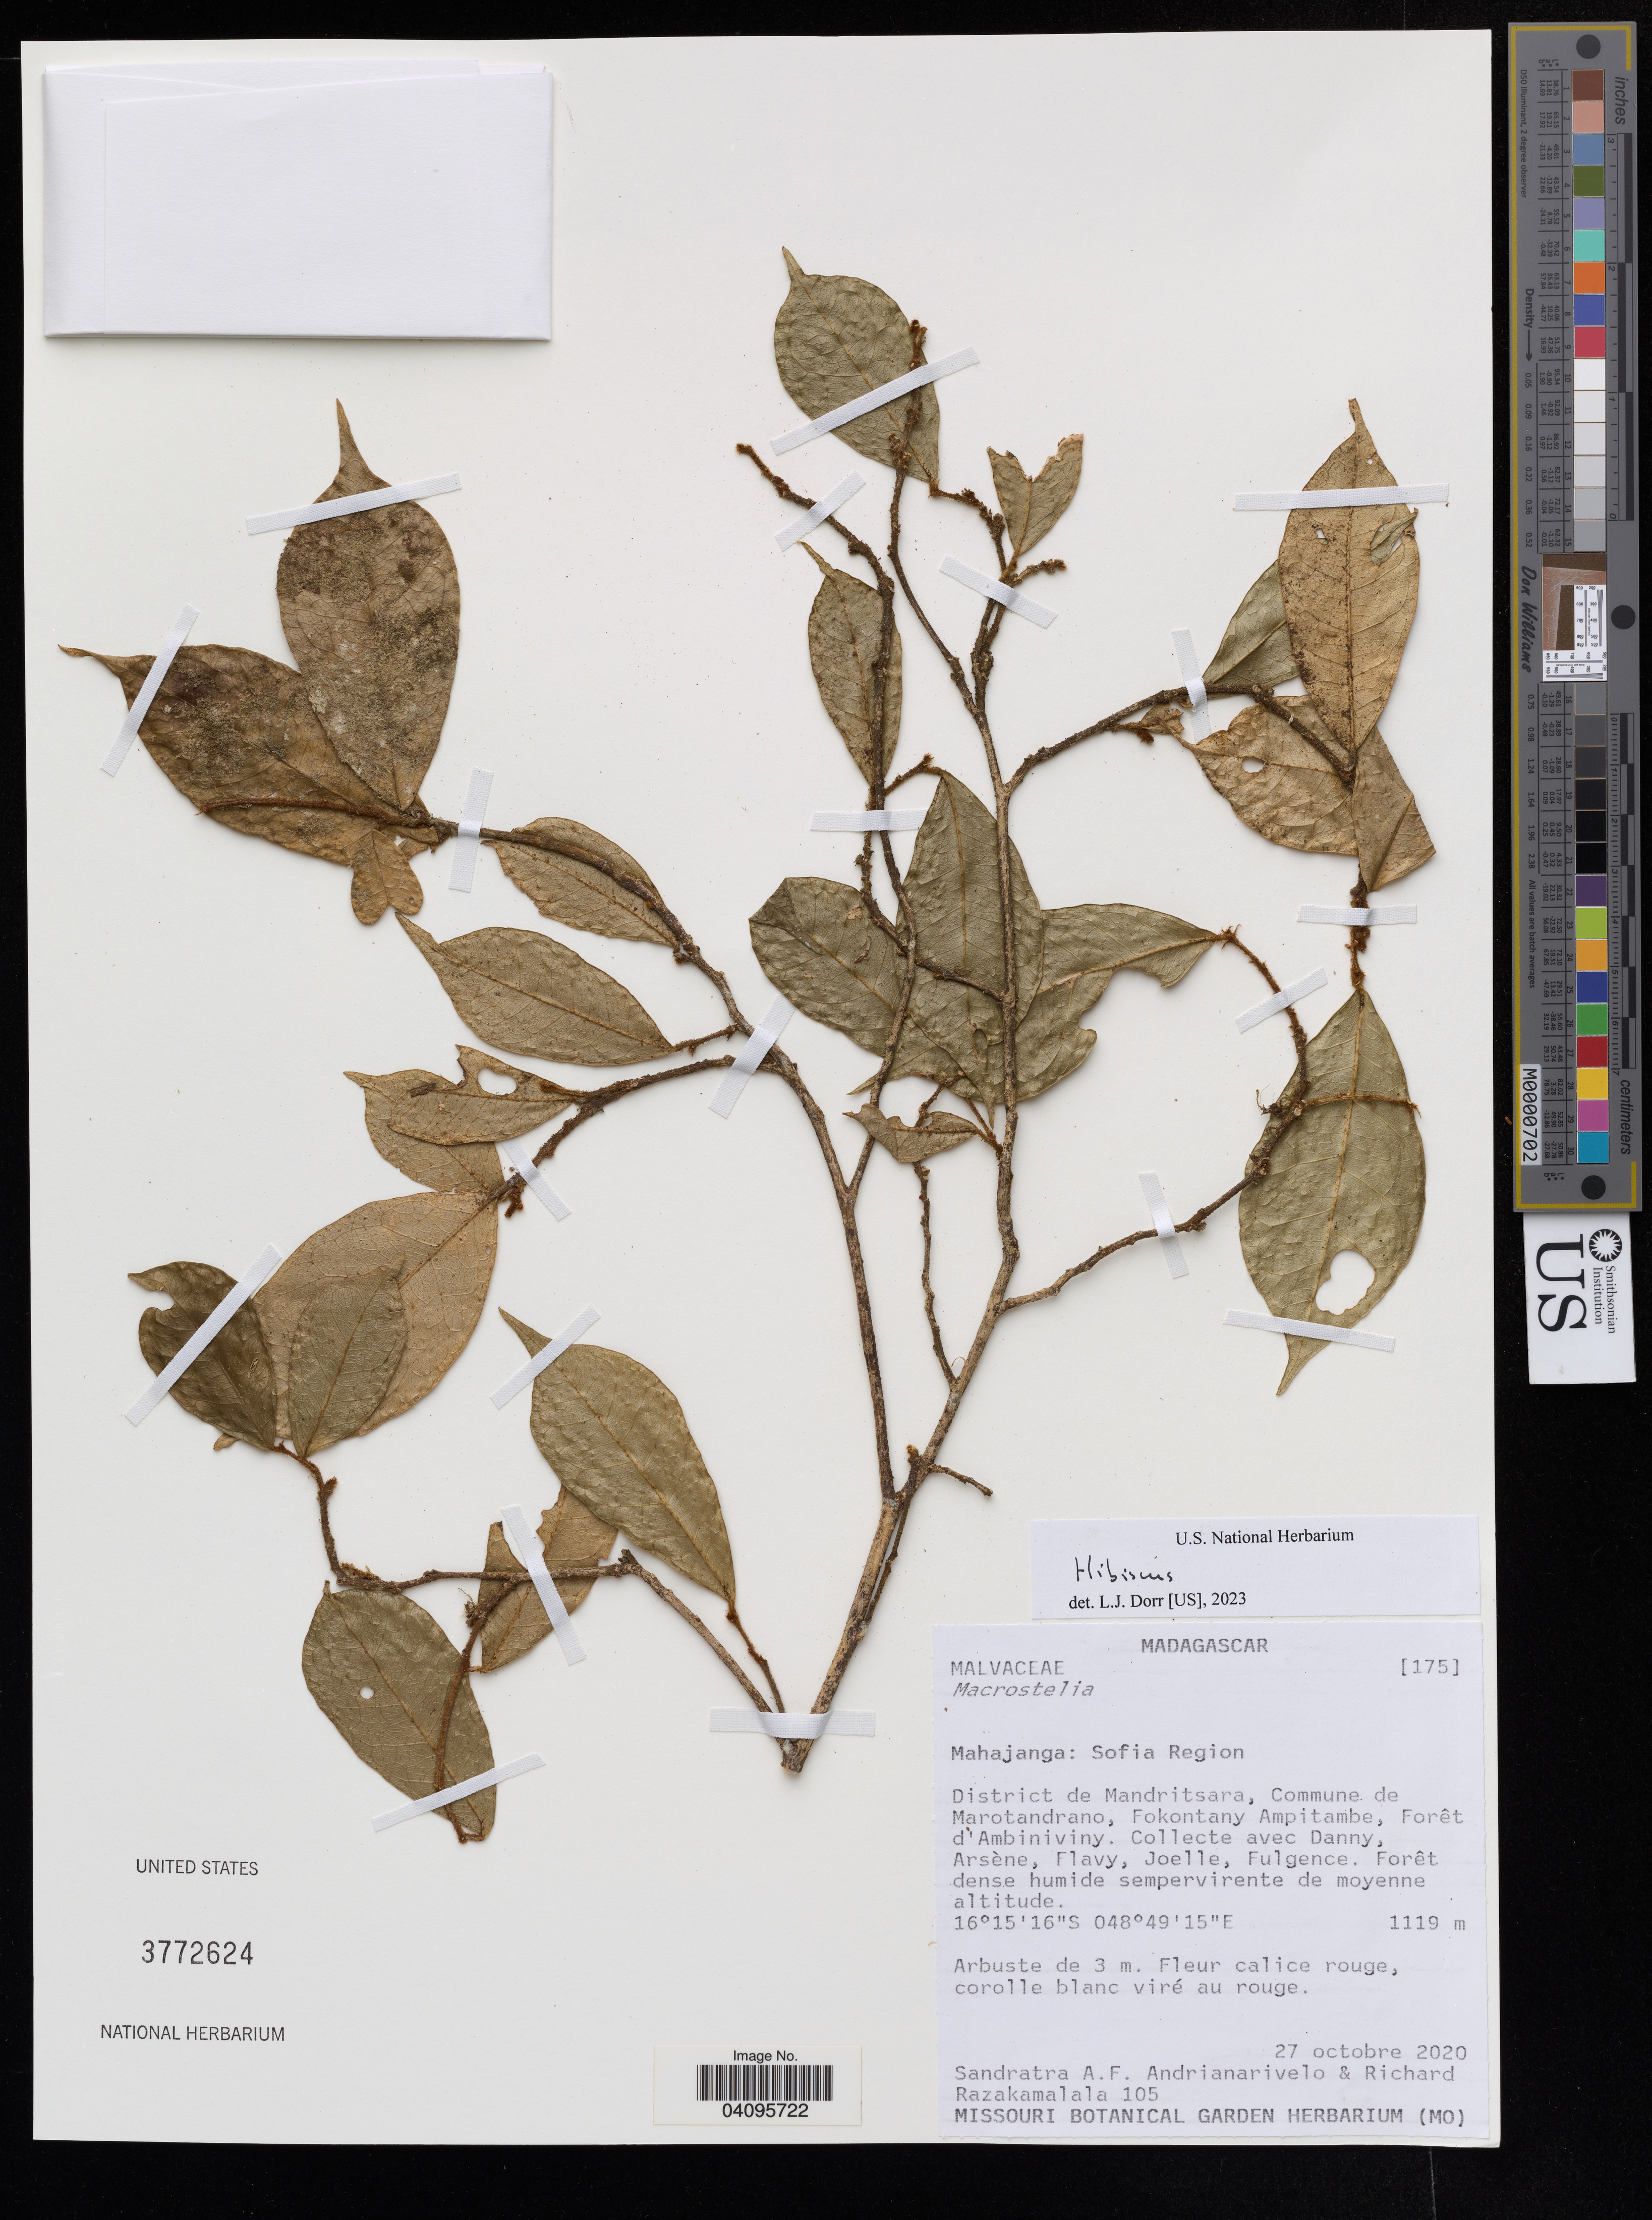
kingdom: Plantae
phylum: Tracheophyta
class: Magnoliopsida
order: Malvales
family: Malvaceae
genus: Hibiscus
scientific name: Hibiscus sp.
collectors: S. Andrianarivelo & R. Razakamalala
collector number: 105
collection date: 2020-10-27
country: Madagascar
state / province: Sofia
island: Madagascar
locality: Mandritsara, Commune de Marotandrano, Fokontany Ampitambe, Forest d'Ambiniviny.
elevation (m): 1119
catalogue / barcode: US 3772624